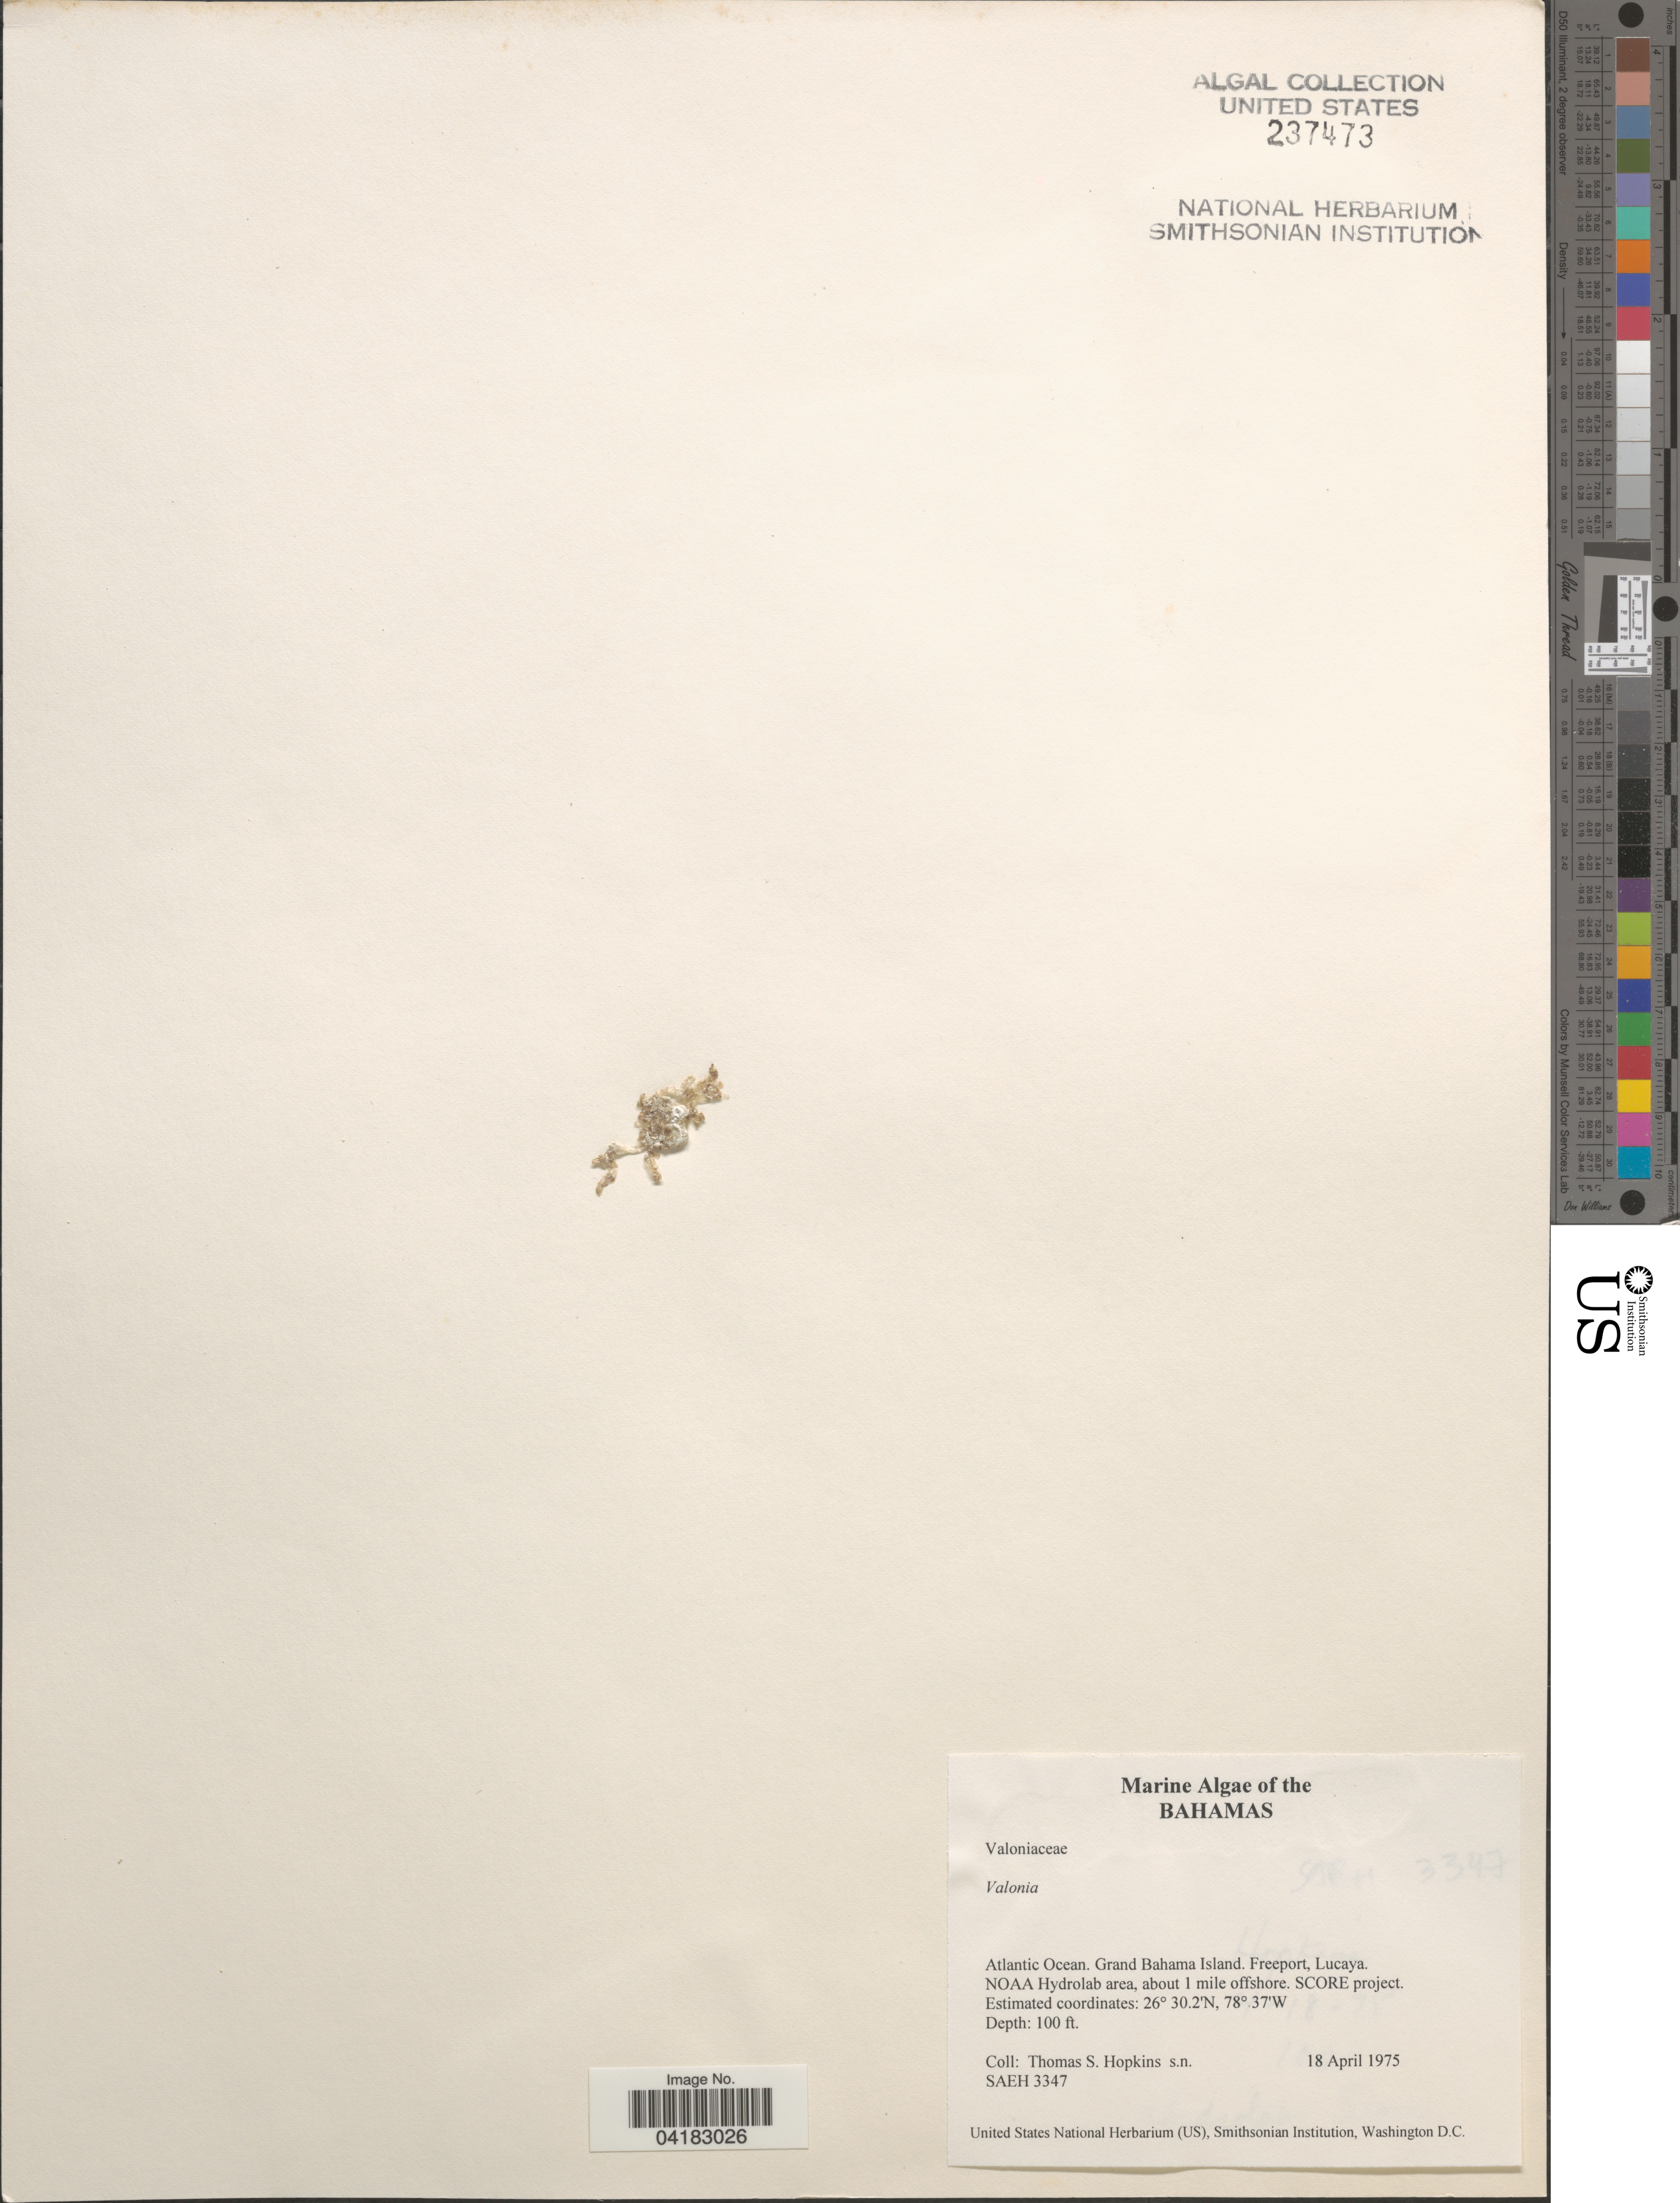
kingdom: Plantae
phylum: Chlorophyta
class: Ulvophyceae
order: Siphonocladales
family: Valoniaceae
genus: Valonia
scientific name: Valonia sp.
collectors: T. Hopkins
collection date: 1975-04-18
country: Bahamas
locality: Atlantic Ocean. Grand Bahama Island. Freeport, Lucaya. NOAA Hydrolab area, about 1 mile offshore. SCORE project.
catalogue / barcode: US 237473